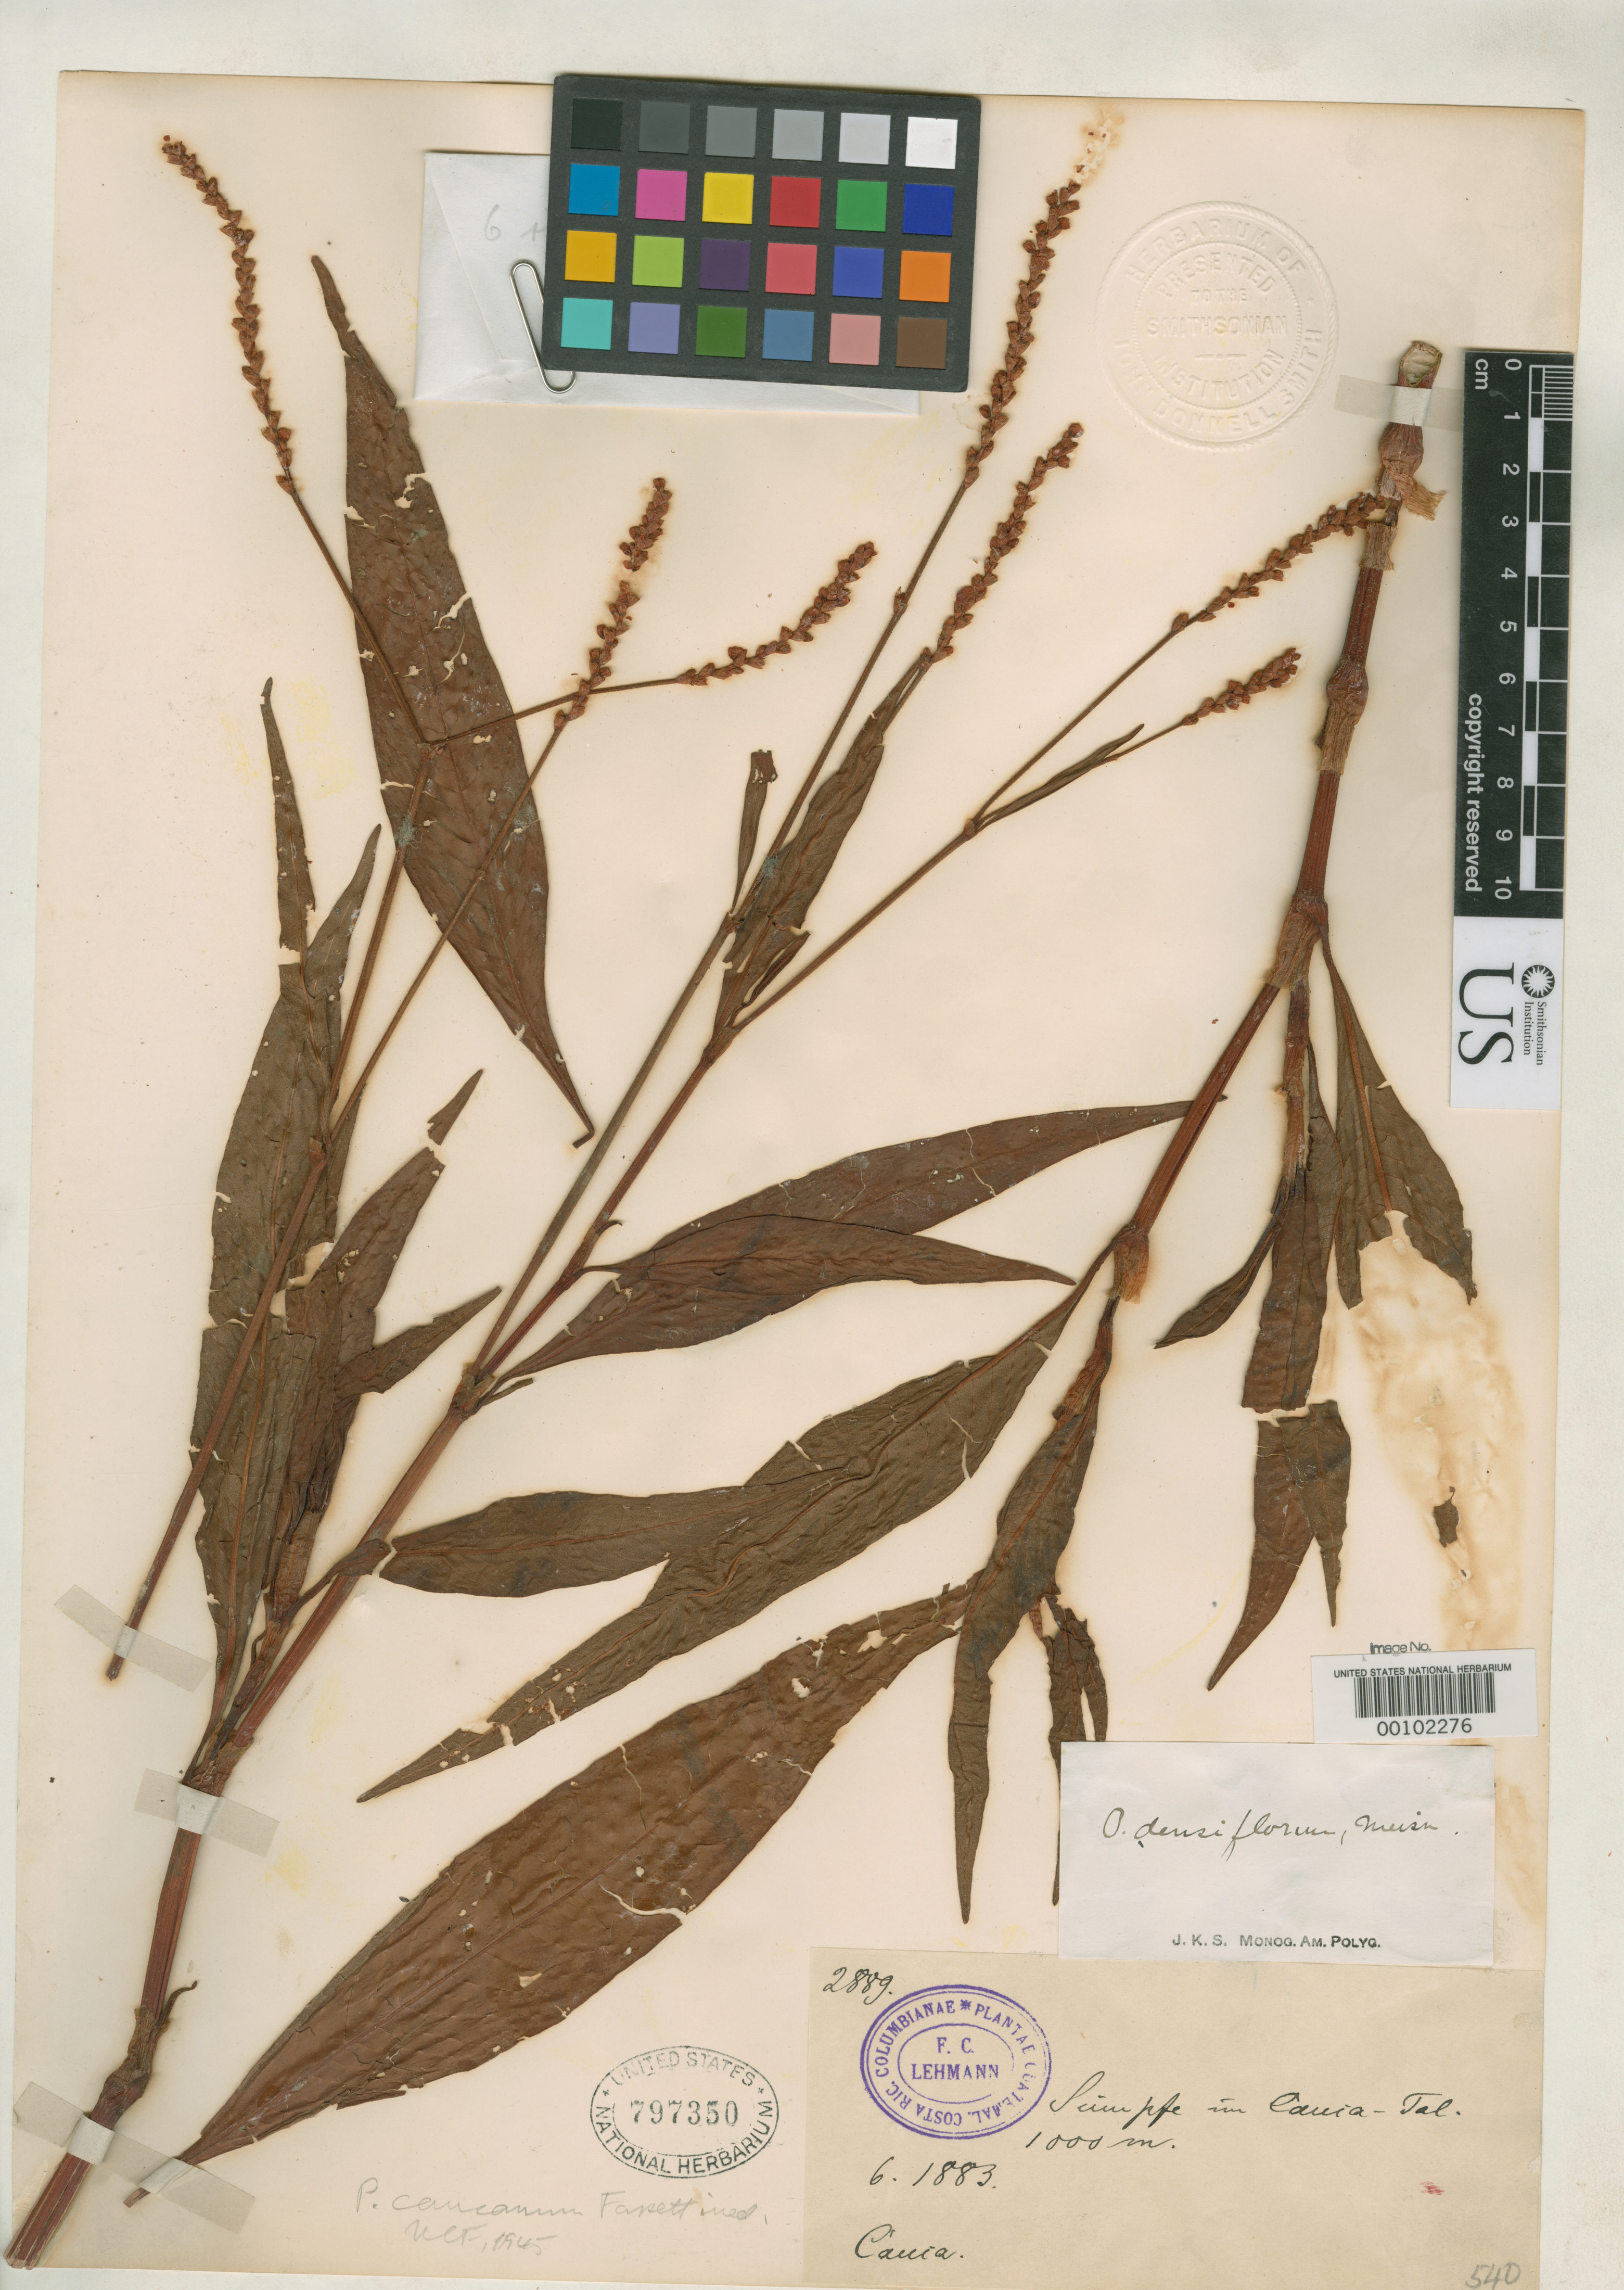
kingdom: Plantae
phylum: Tracheophyta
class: Magnoliopsida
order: Caryophyllales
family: Polygonaceae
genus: Polygonum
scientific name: Polygonum caucanum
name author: Fassett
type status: Holotype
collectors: F. C. Lehmann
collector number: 2889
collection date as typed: Jun 1883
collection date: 1883-06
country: Colombia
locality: Cauca Valley.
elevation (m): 1000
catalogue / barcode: US 797350